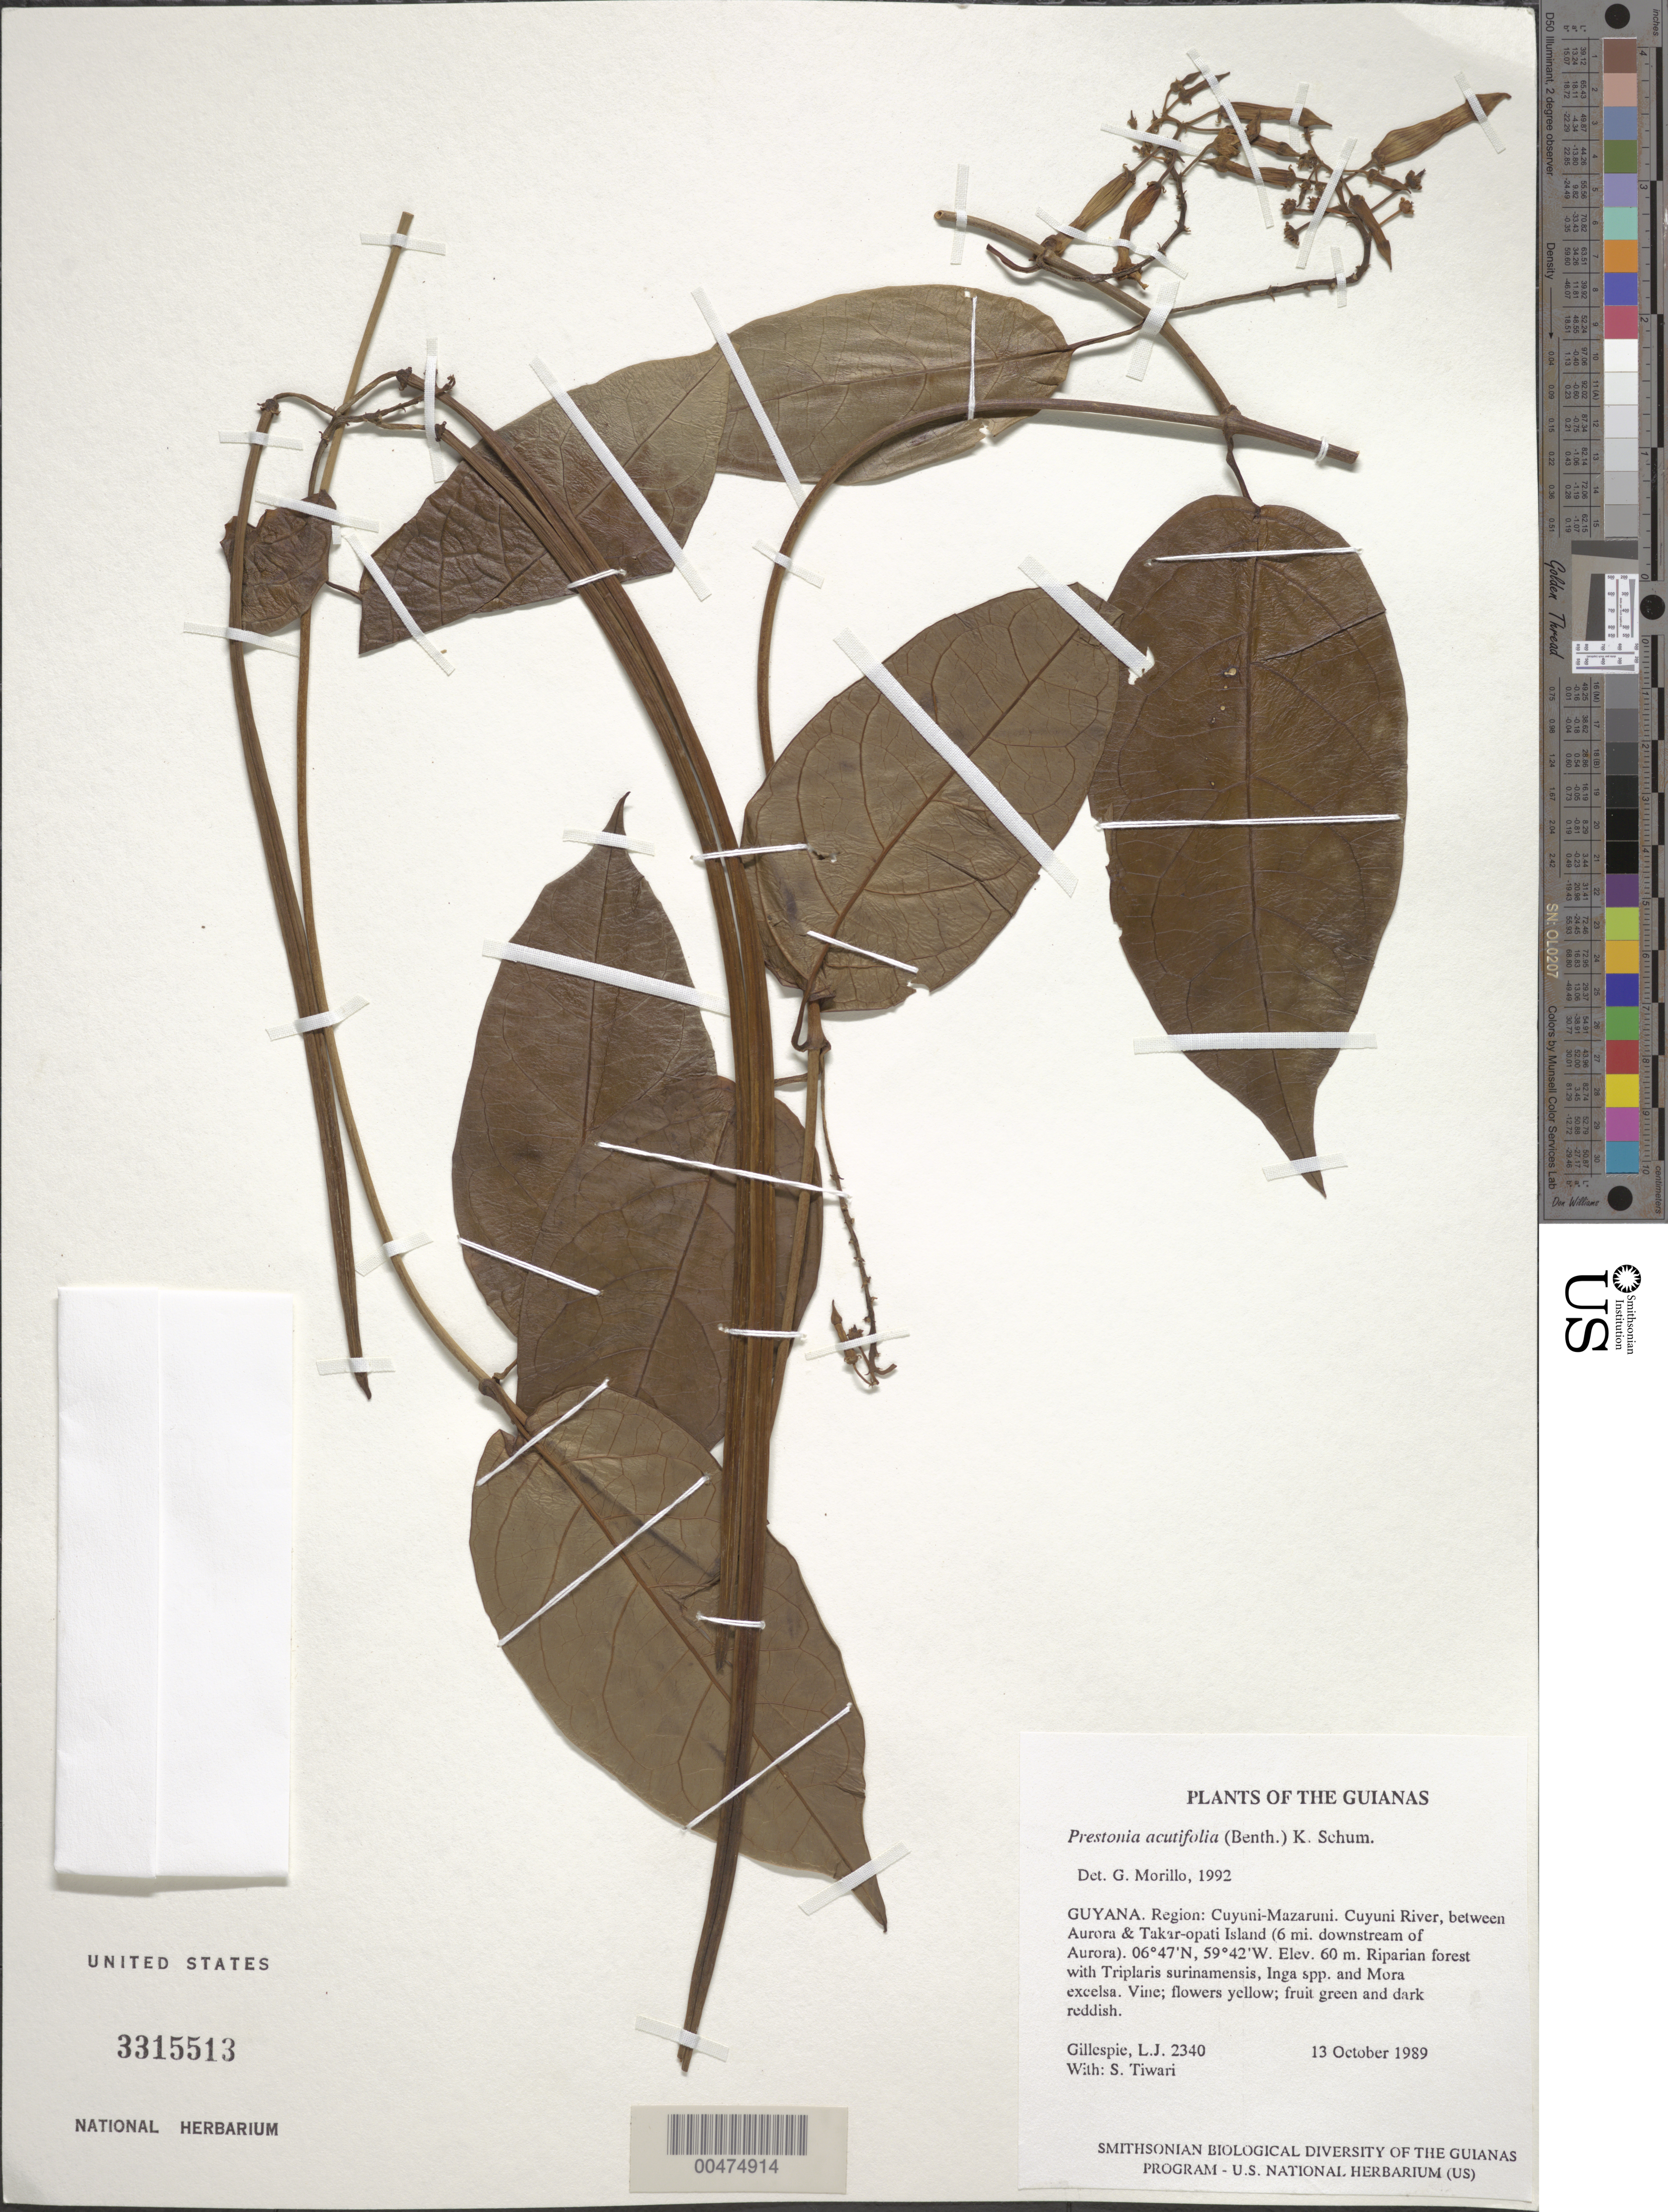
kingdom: Plantae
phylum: Tracheophyta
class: Magnoliopsida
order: Gentianales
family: Apocynaceae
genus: Prestonia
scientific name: Prestonia acutifolia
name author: (Benth. & Müll. Arg.) K. Schum.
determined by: Morillo, G. N.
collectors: L. J. Gillespie & S. Tiwari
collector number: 2340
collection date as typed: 13 October 1989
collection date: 1989-10-13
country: Guyana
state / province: Cuyuni-Mazaruni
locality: Cuyuni River, between Aurora & Takar-opati Island (6 mi. downstream of Aurora)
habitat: Riparian forest with Triplaris surinamensis, Inga spp. and Mora excelsa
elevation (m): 60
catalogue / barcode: US 3315513